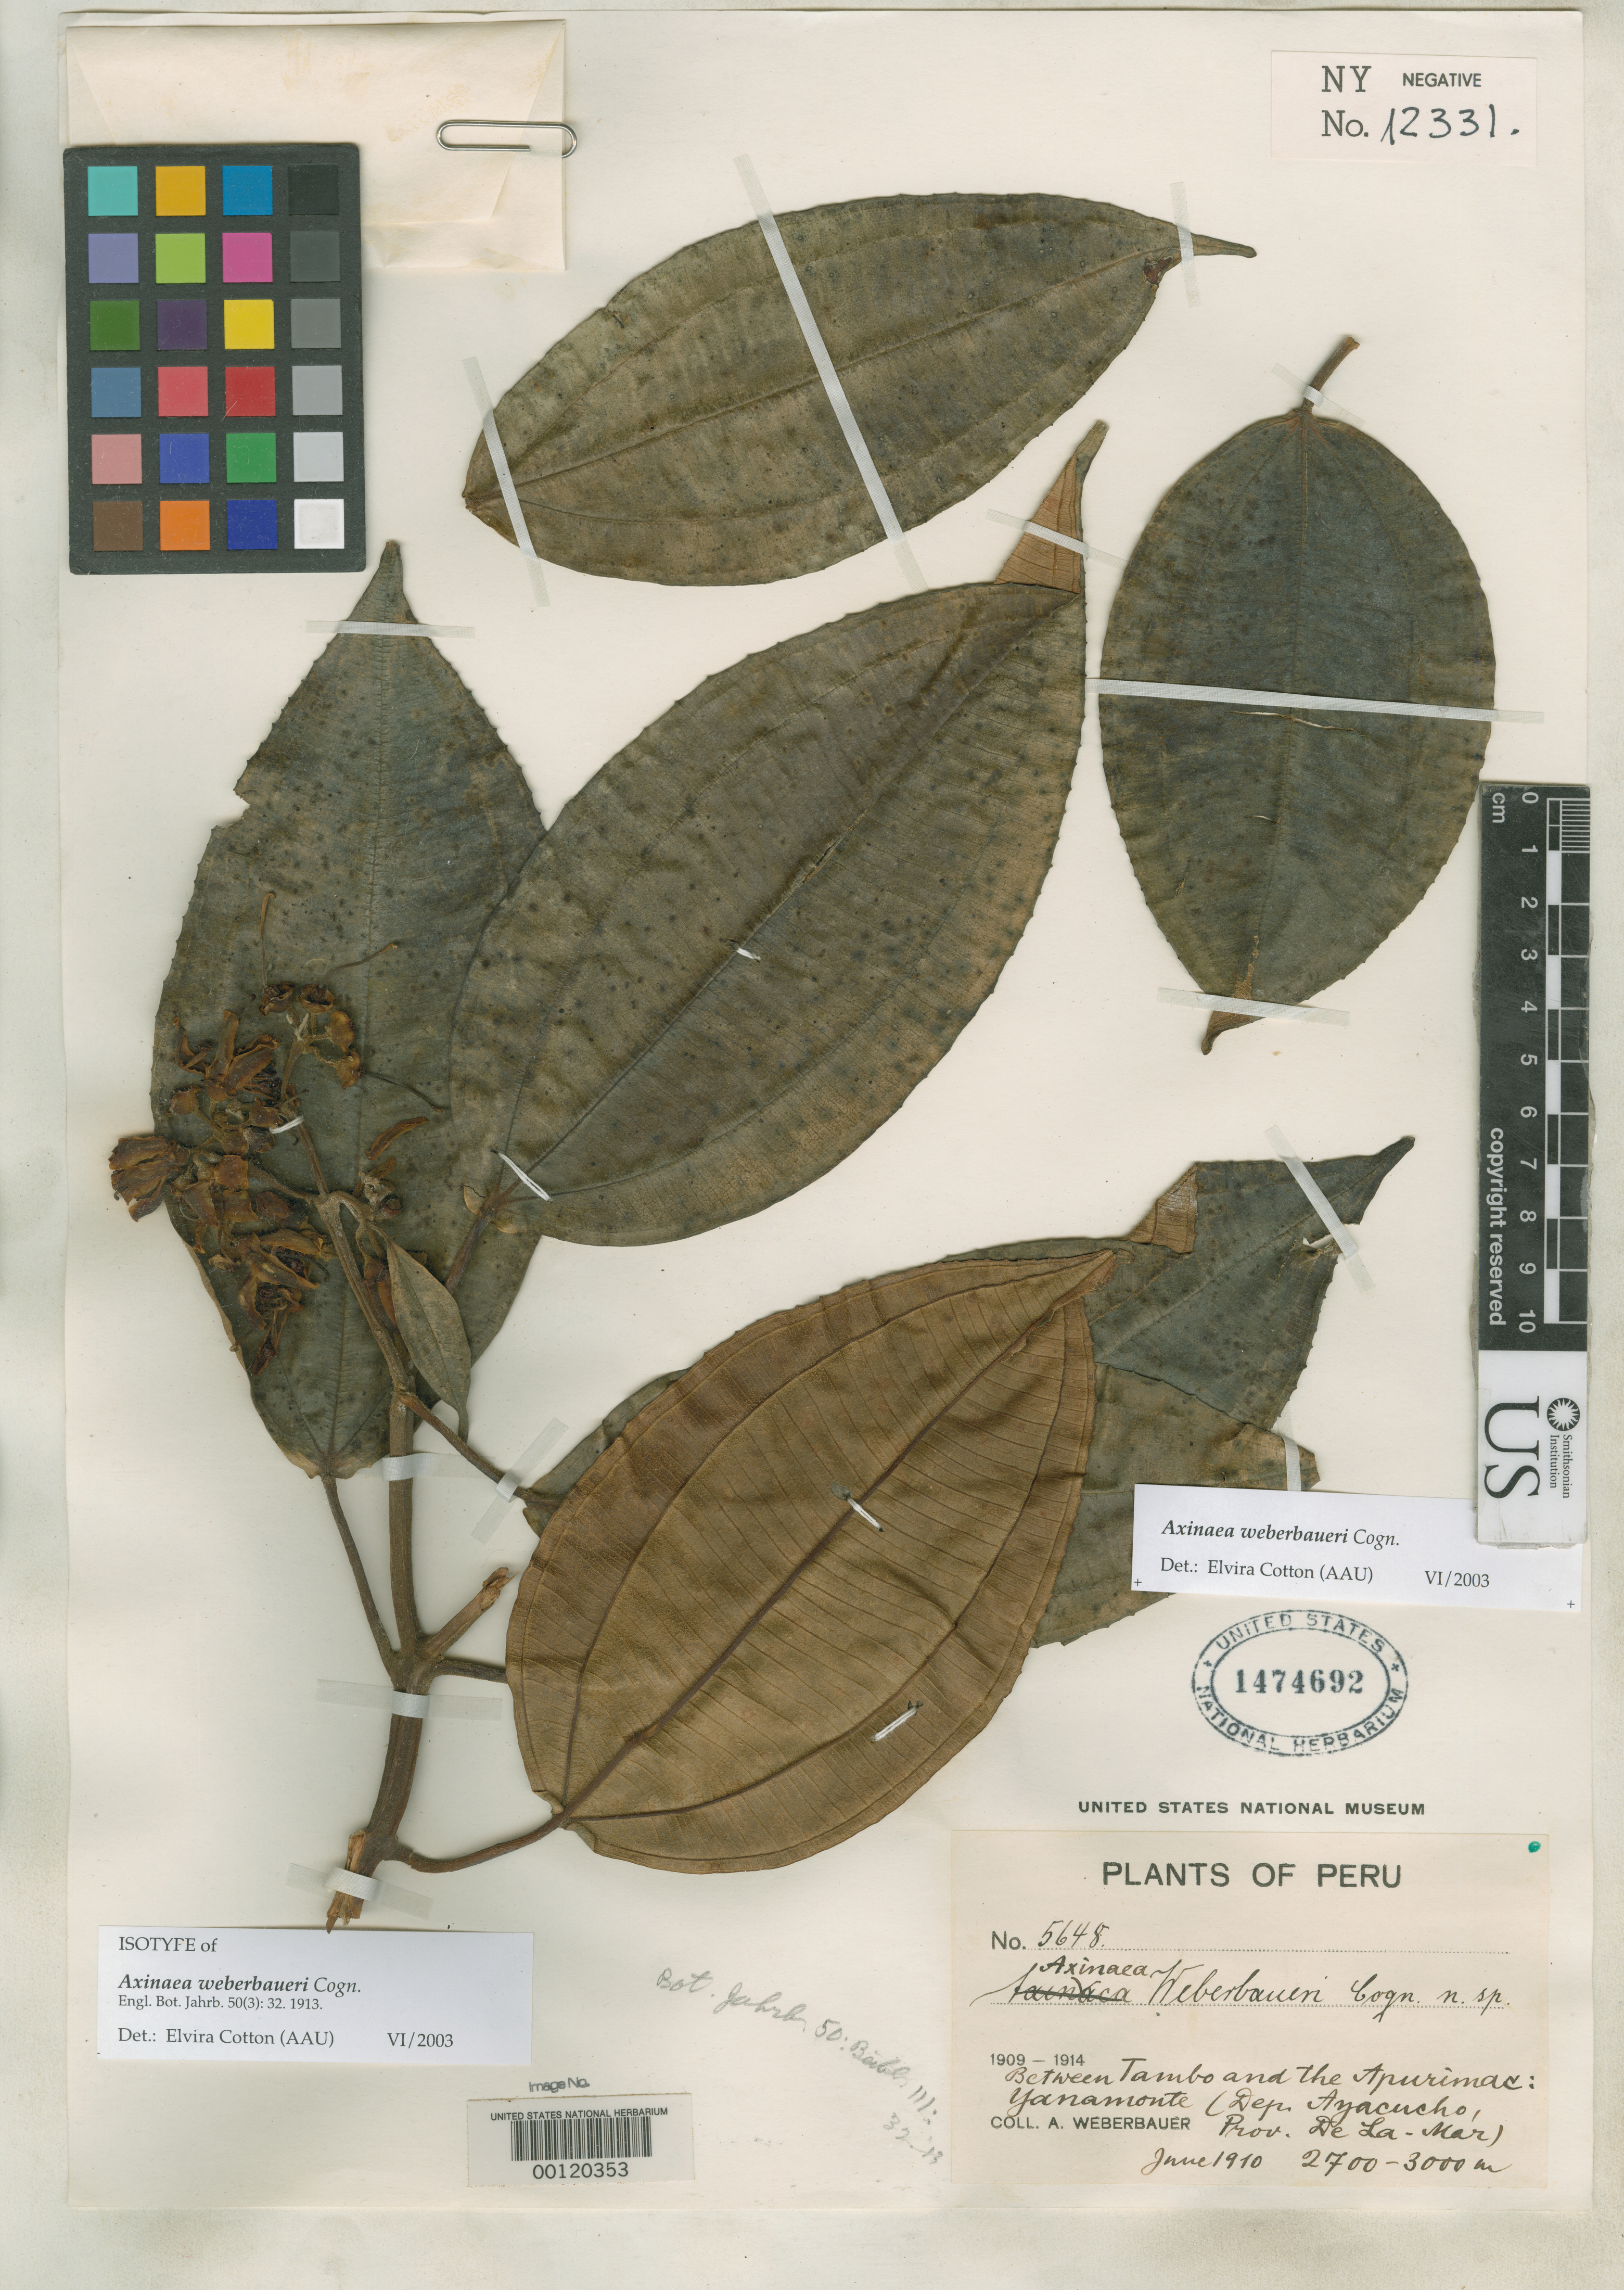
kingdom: Plantae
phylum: Tracheophyta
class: Magnoliopsida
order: Myrtales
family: Melastomataceae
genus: Axinaea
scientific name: Axinaea weberbaueri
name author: Cogn.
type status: Isotype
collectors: A. Weberbauer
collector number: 5648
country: Peru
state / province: Ayacucho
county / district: Huanta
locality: Apurímac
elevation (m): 2700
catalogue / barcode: US 1474692